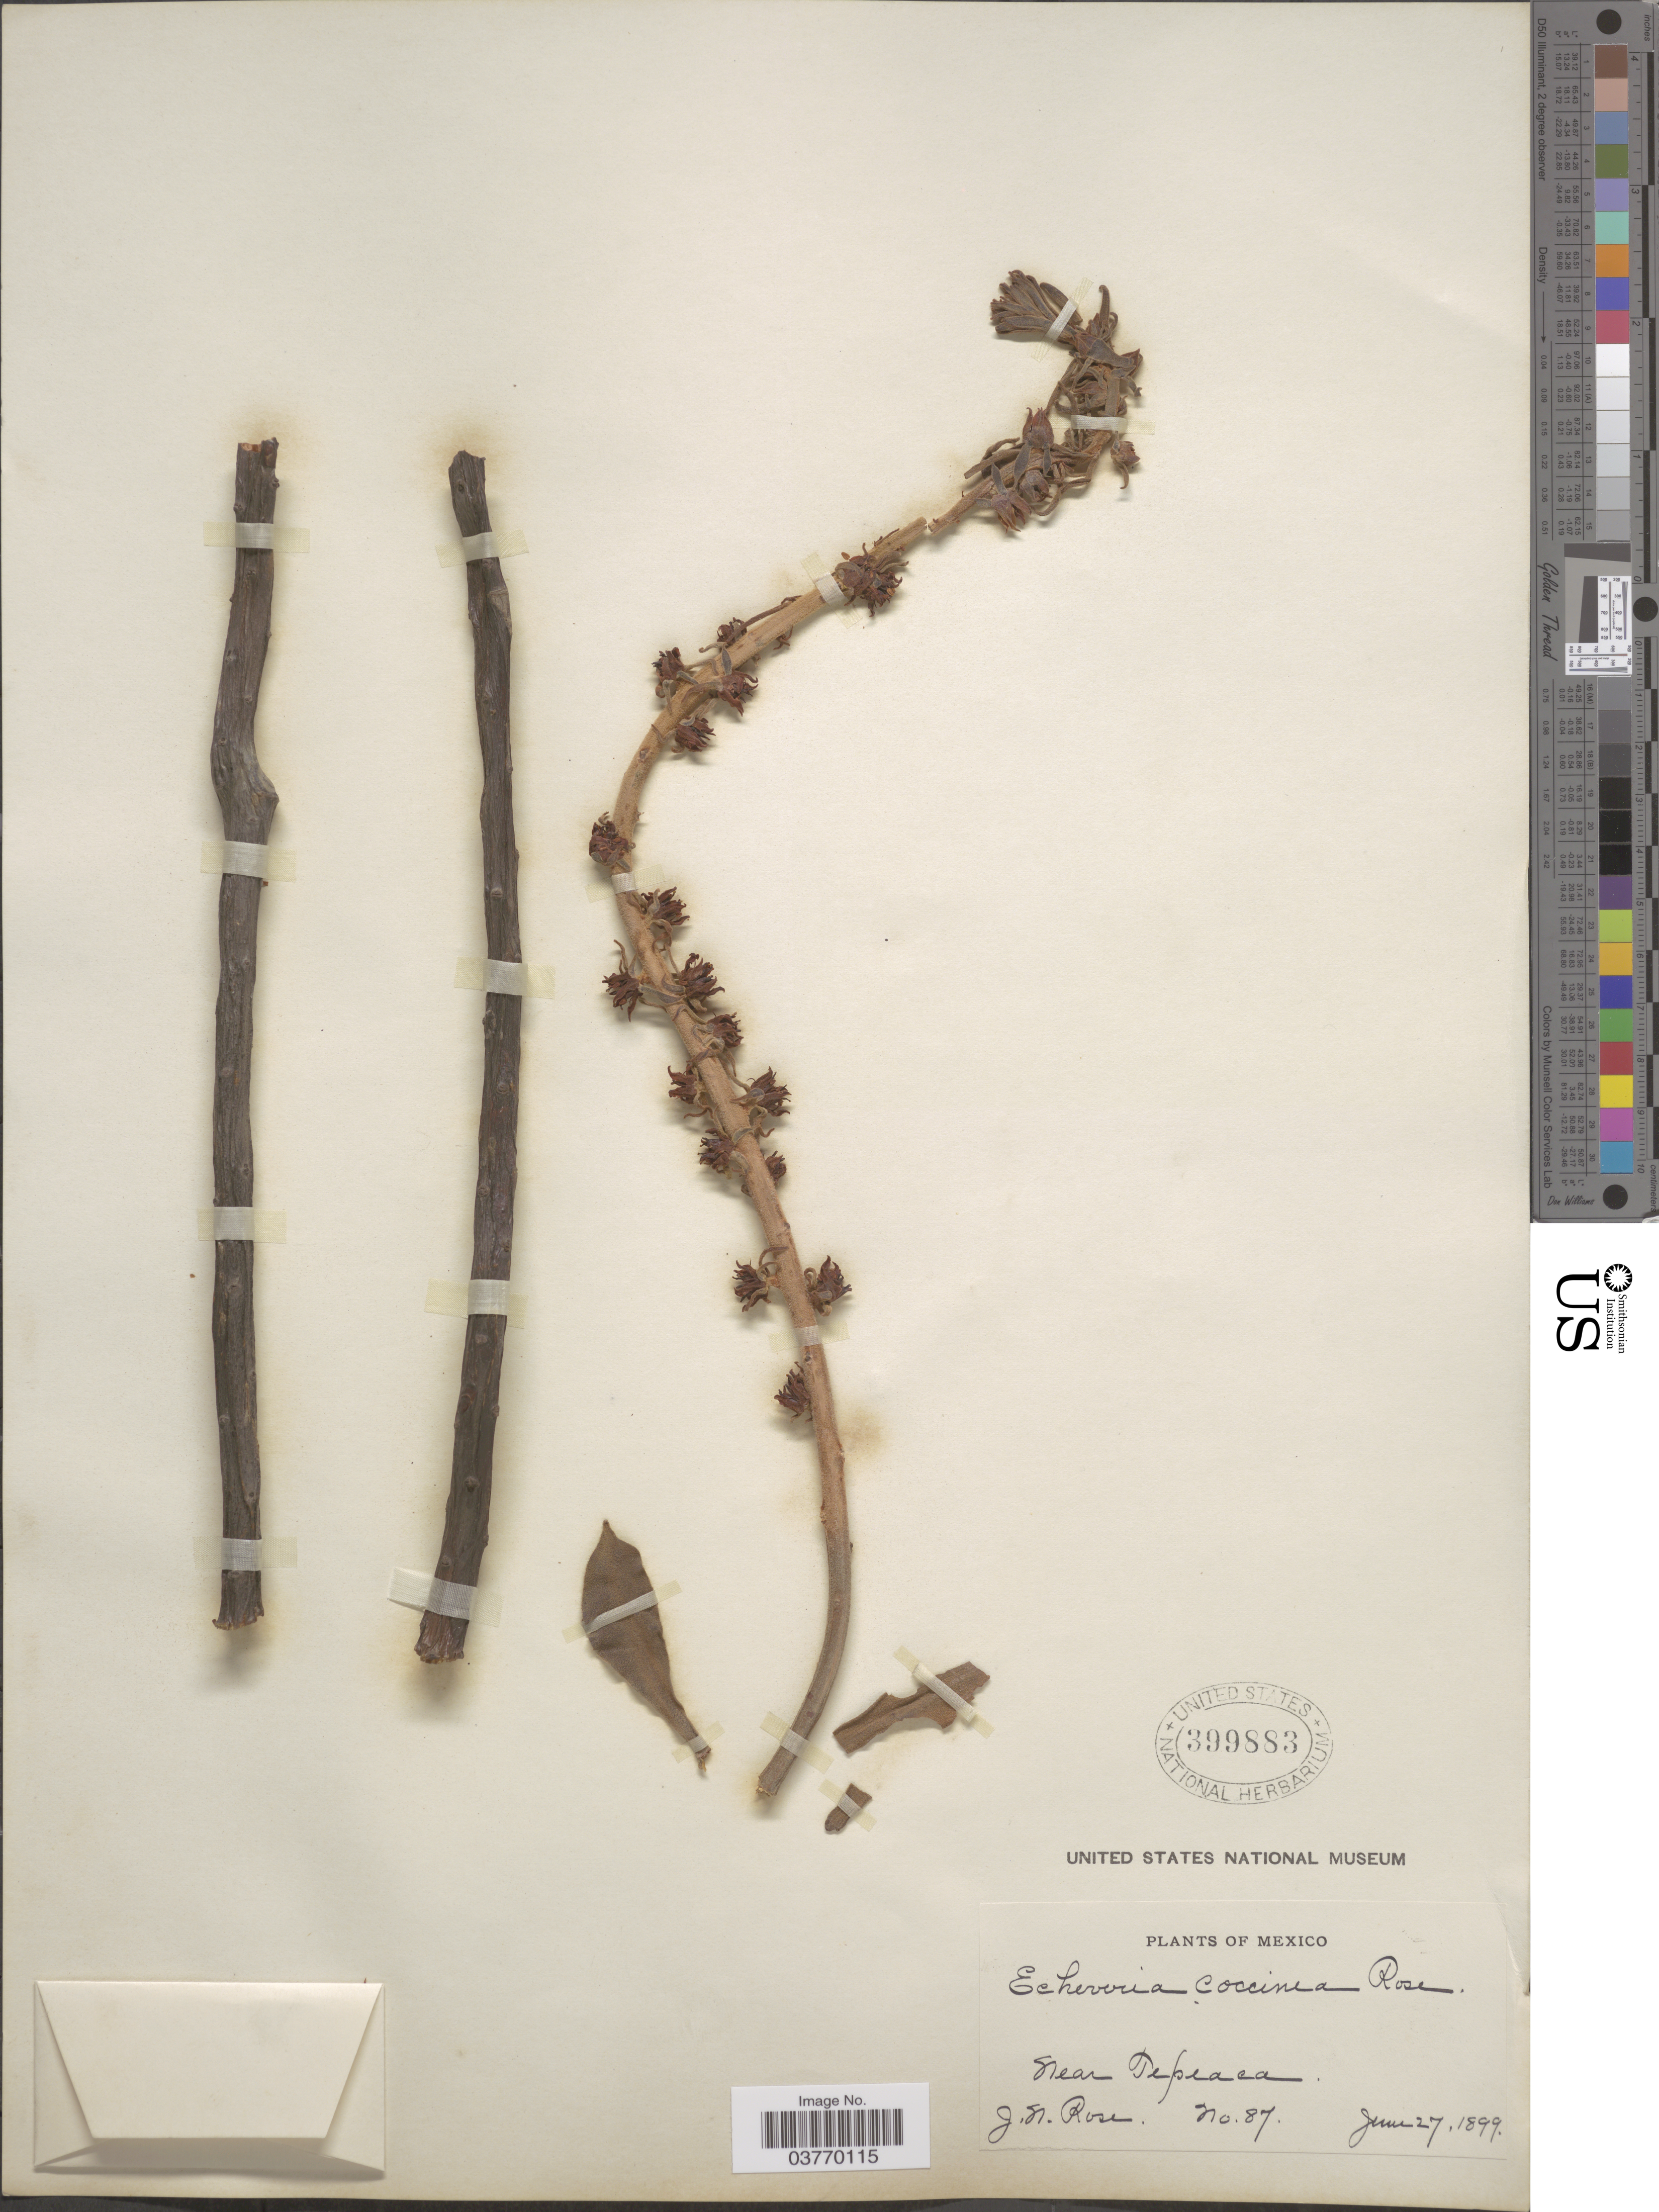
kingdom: Plantae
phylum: Tracheophyta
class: Magnoliopsida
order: Saxifragales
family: Crassulaceae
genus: Echeveria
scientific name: Echeveria coccinea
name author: (Cav.) DC.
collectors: J. N. Rose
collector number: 87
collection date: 1899-06-27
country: Mexico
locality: Near Tepeaca.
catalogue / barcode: US 399883